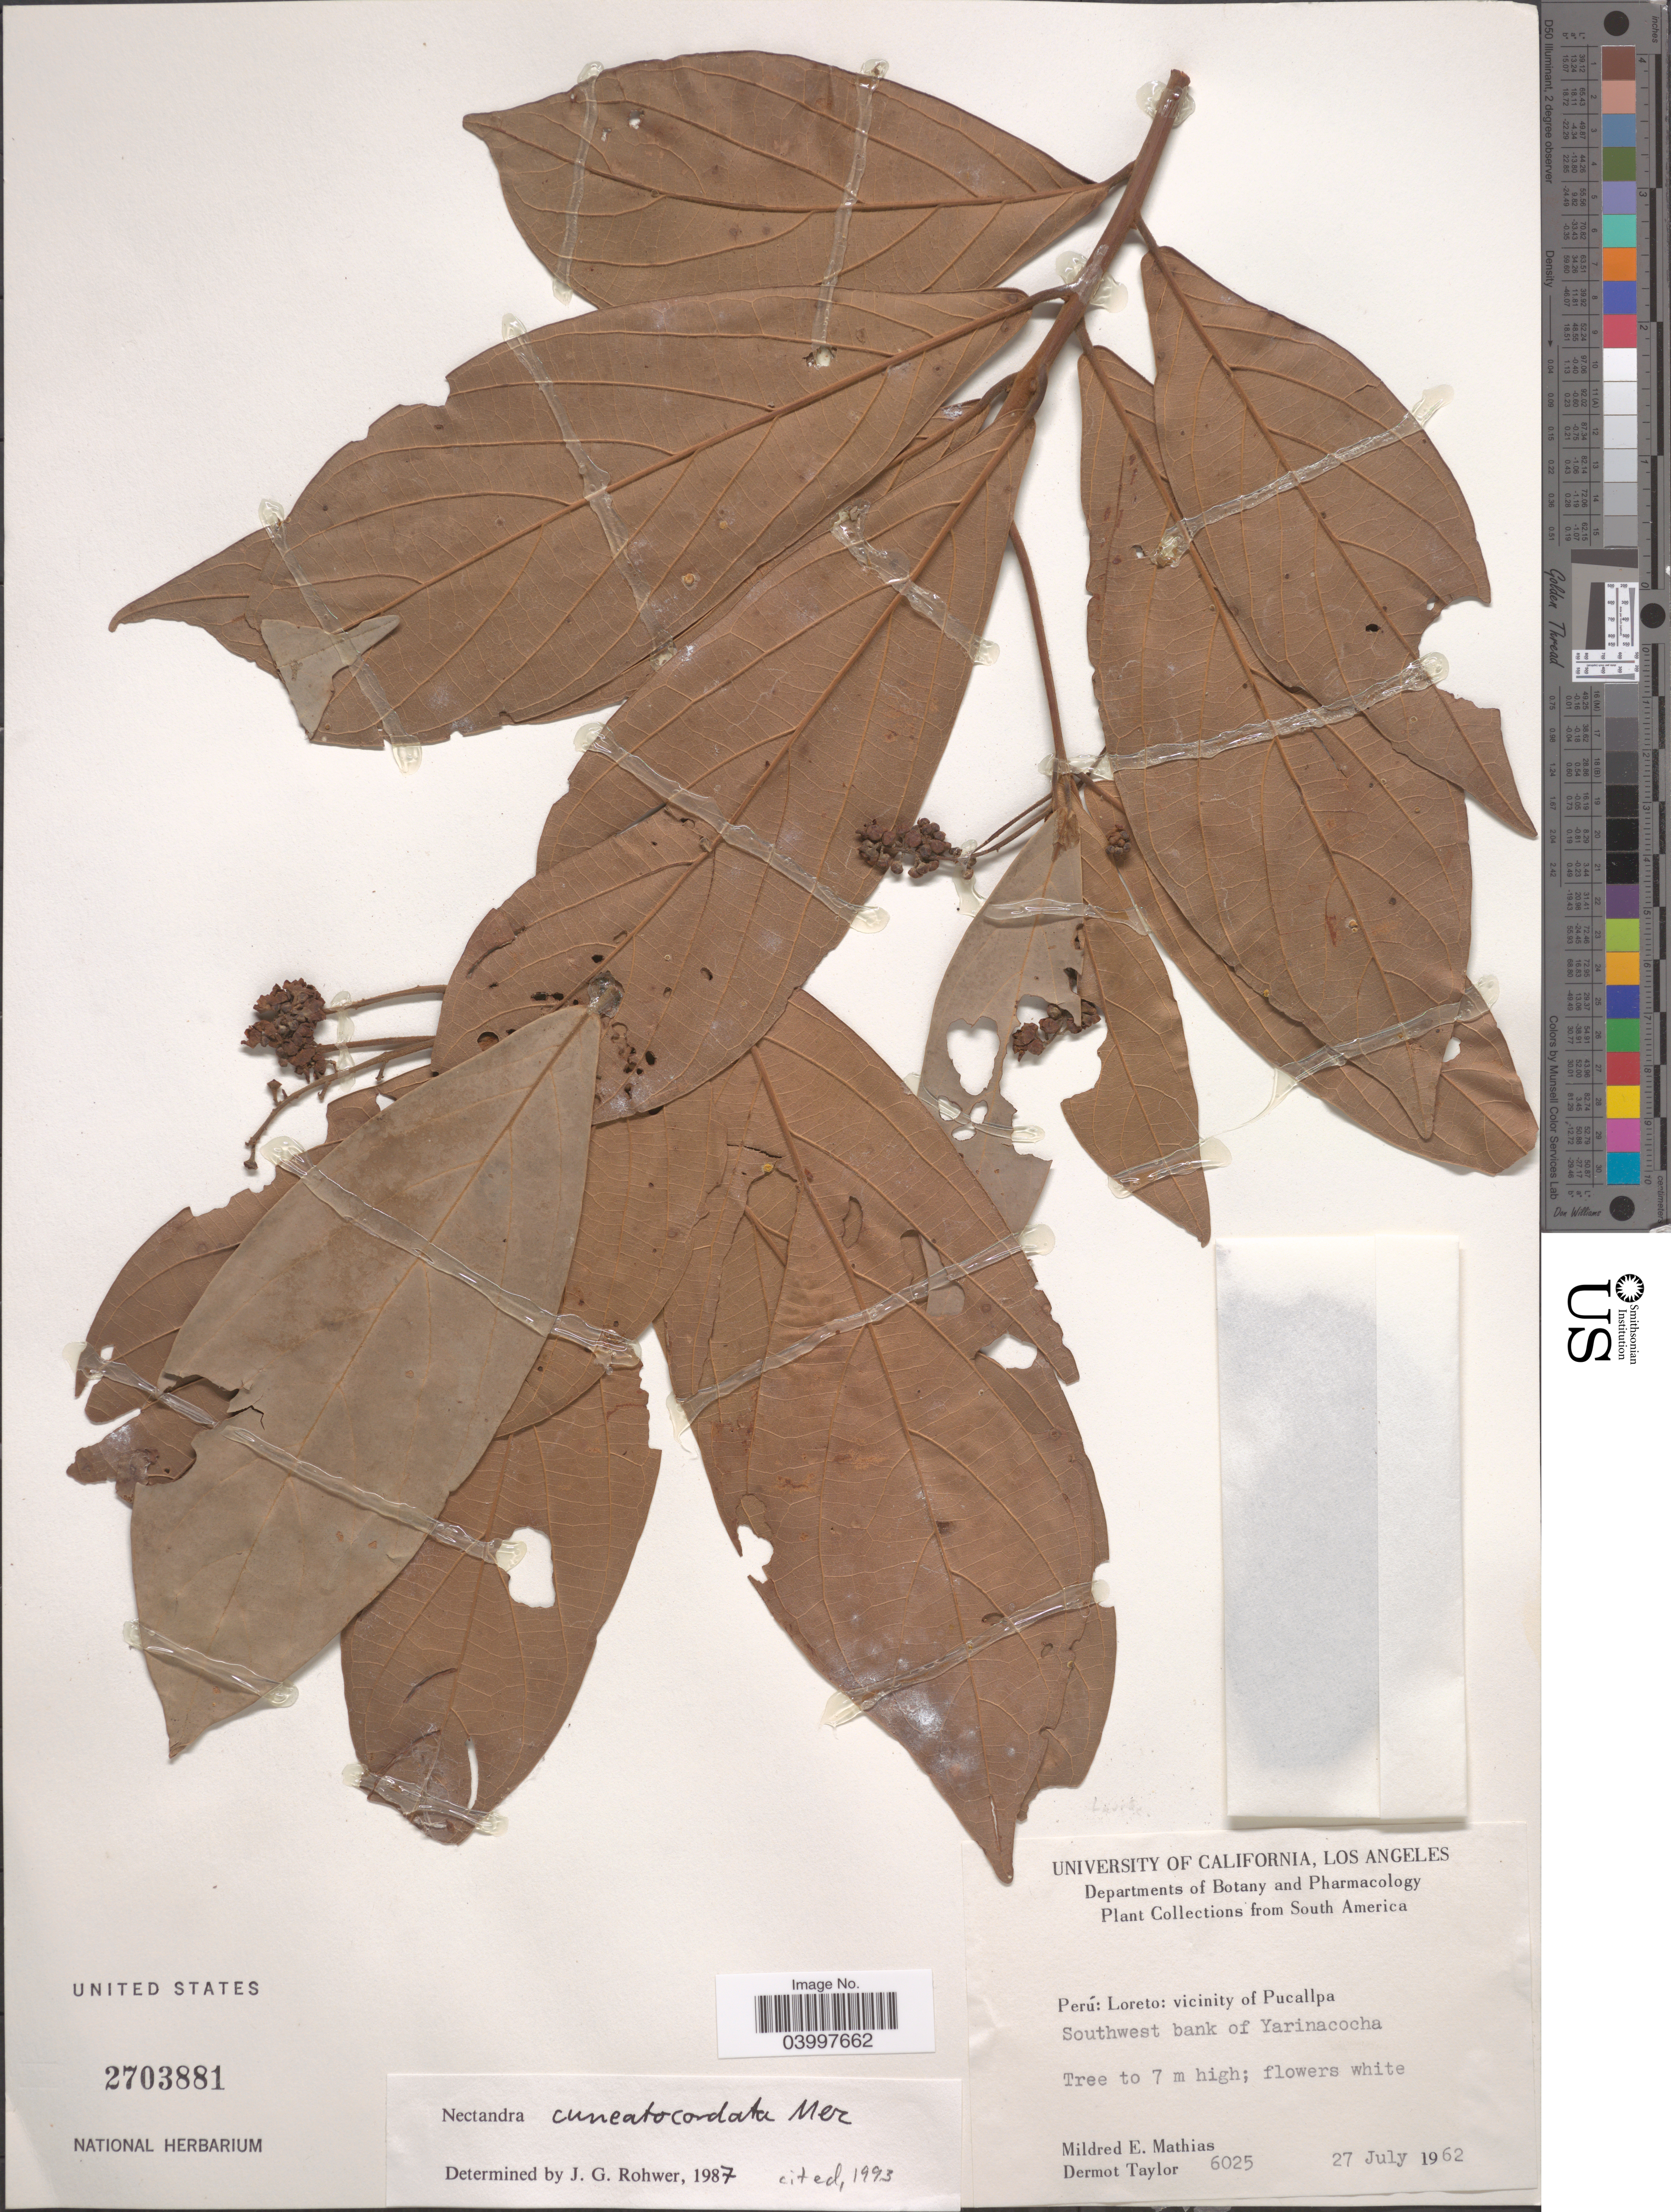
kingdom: Plantae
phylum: Tracheophyta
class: Magnoliopsida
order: Laurales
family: Lauraceae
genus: Nectandra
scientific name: Nectandra cuneato-cordata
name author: Mez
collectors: M. E. Mathias & D. Taylor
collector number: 6025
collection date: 1962-07-27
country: Peru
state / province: Loreto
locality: Vicinity of Pucallpa. Southwest bank of Yarinacocha.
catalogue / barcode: US 2703881